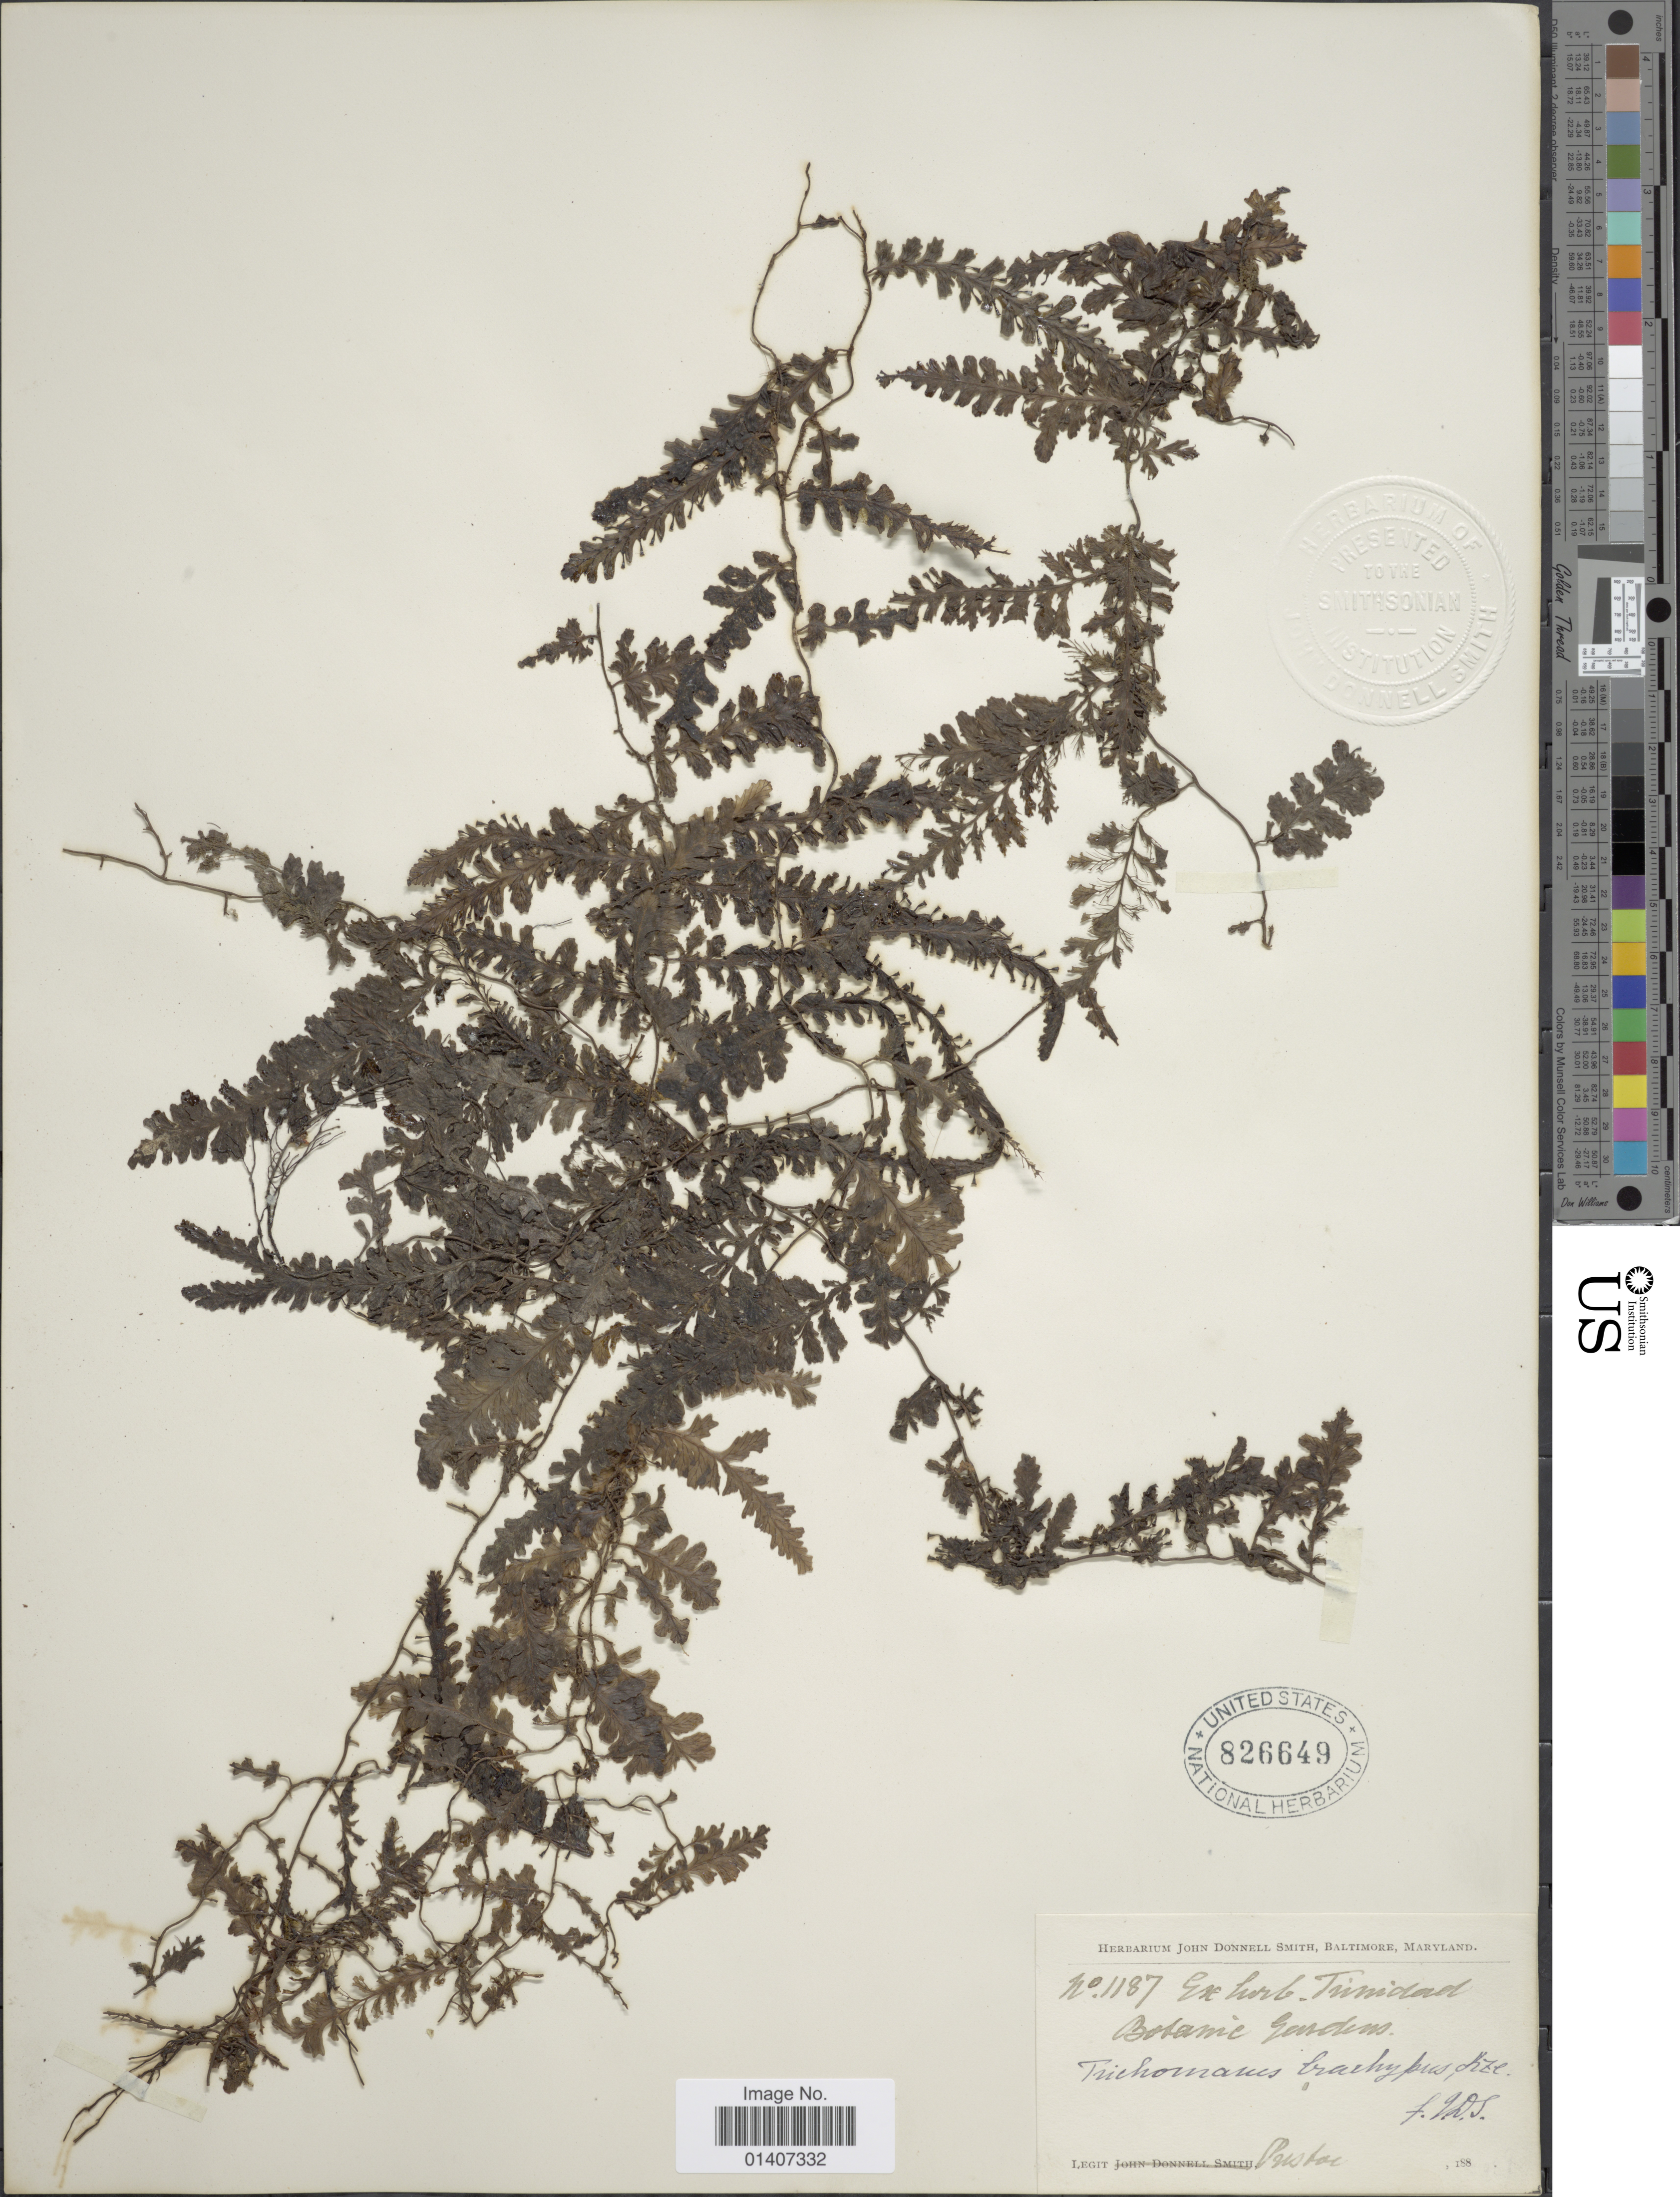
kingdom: Plantae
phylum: Tracheophyta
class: Polypodiopsida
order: Hymenophyllales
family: Hymenophyllaceae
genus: Trichomanes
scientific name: Trichomanes ankersii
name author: C. Parker ex Hook. & Grev.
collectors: Pustoc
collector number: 1187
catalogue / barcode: US 826649